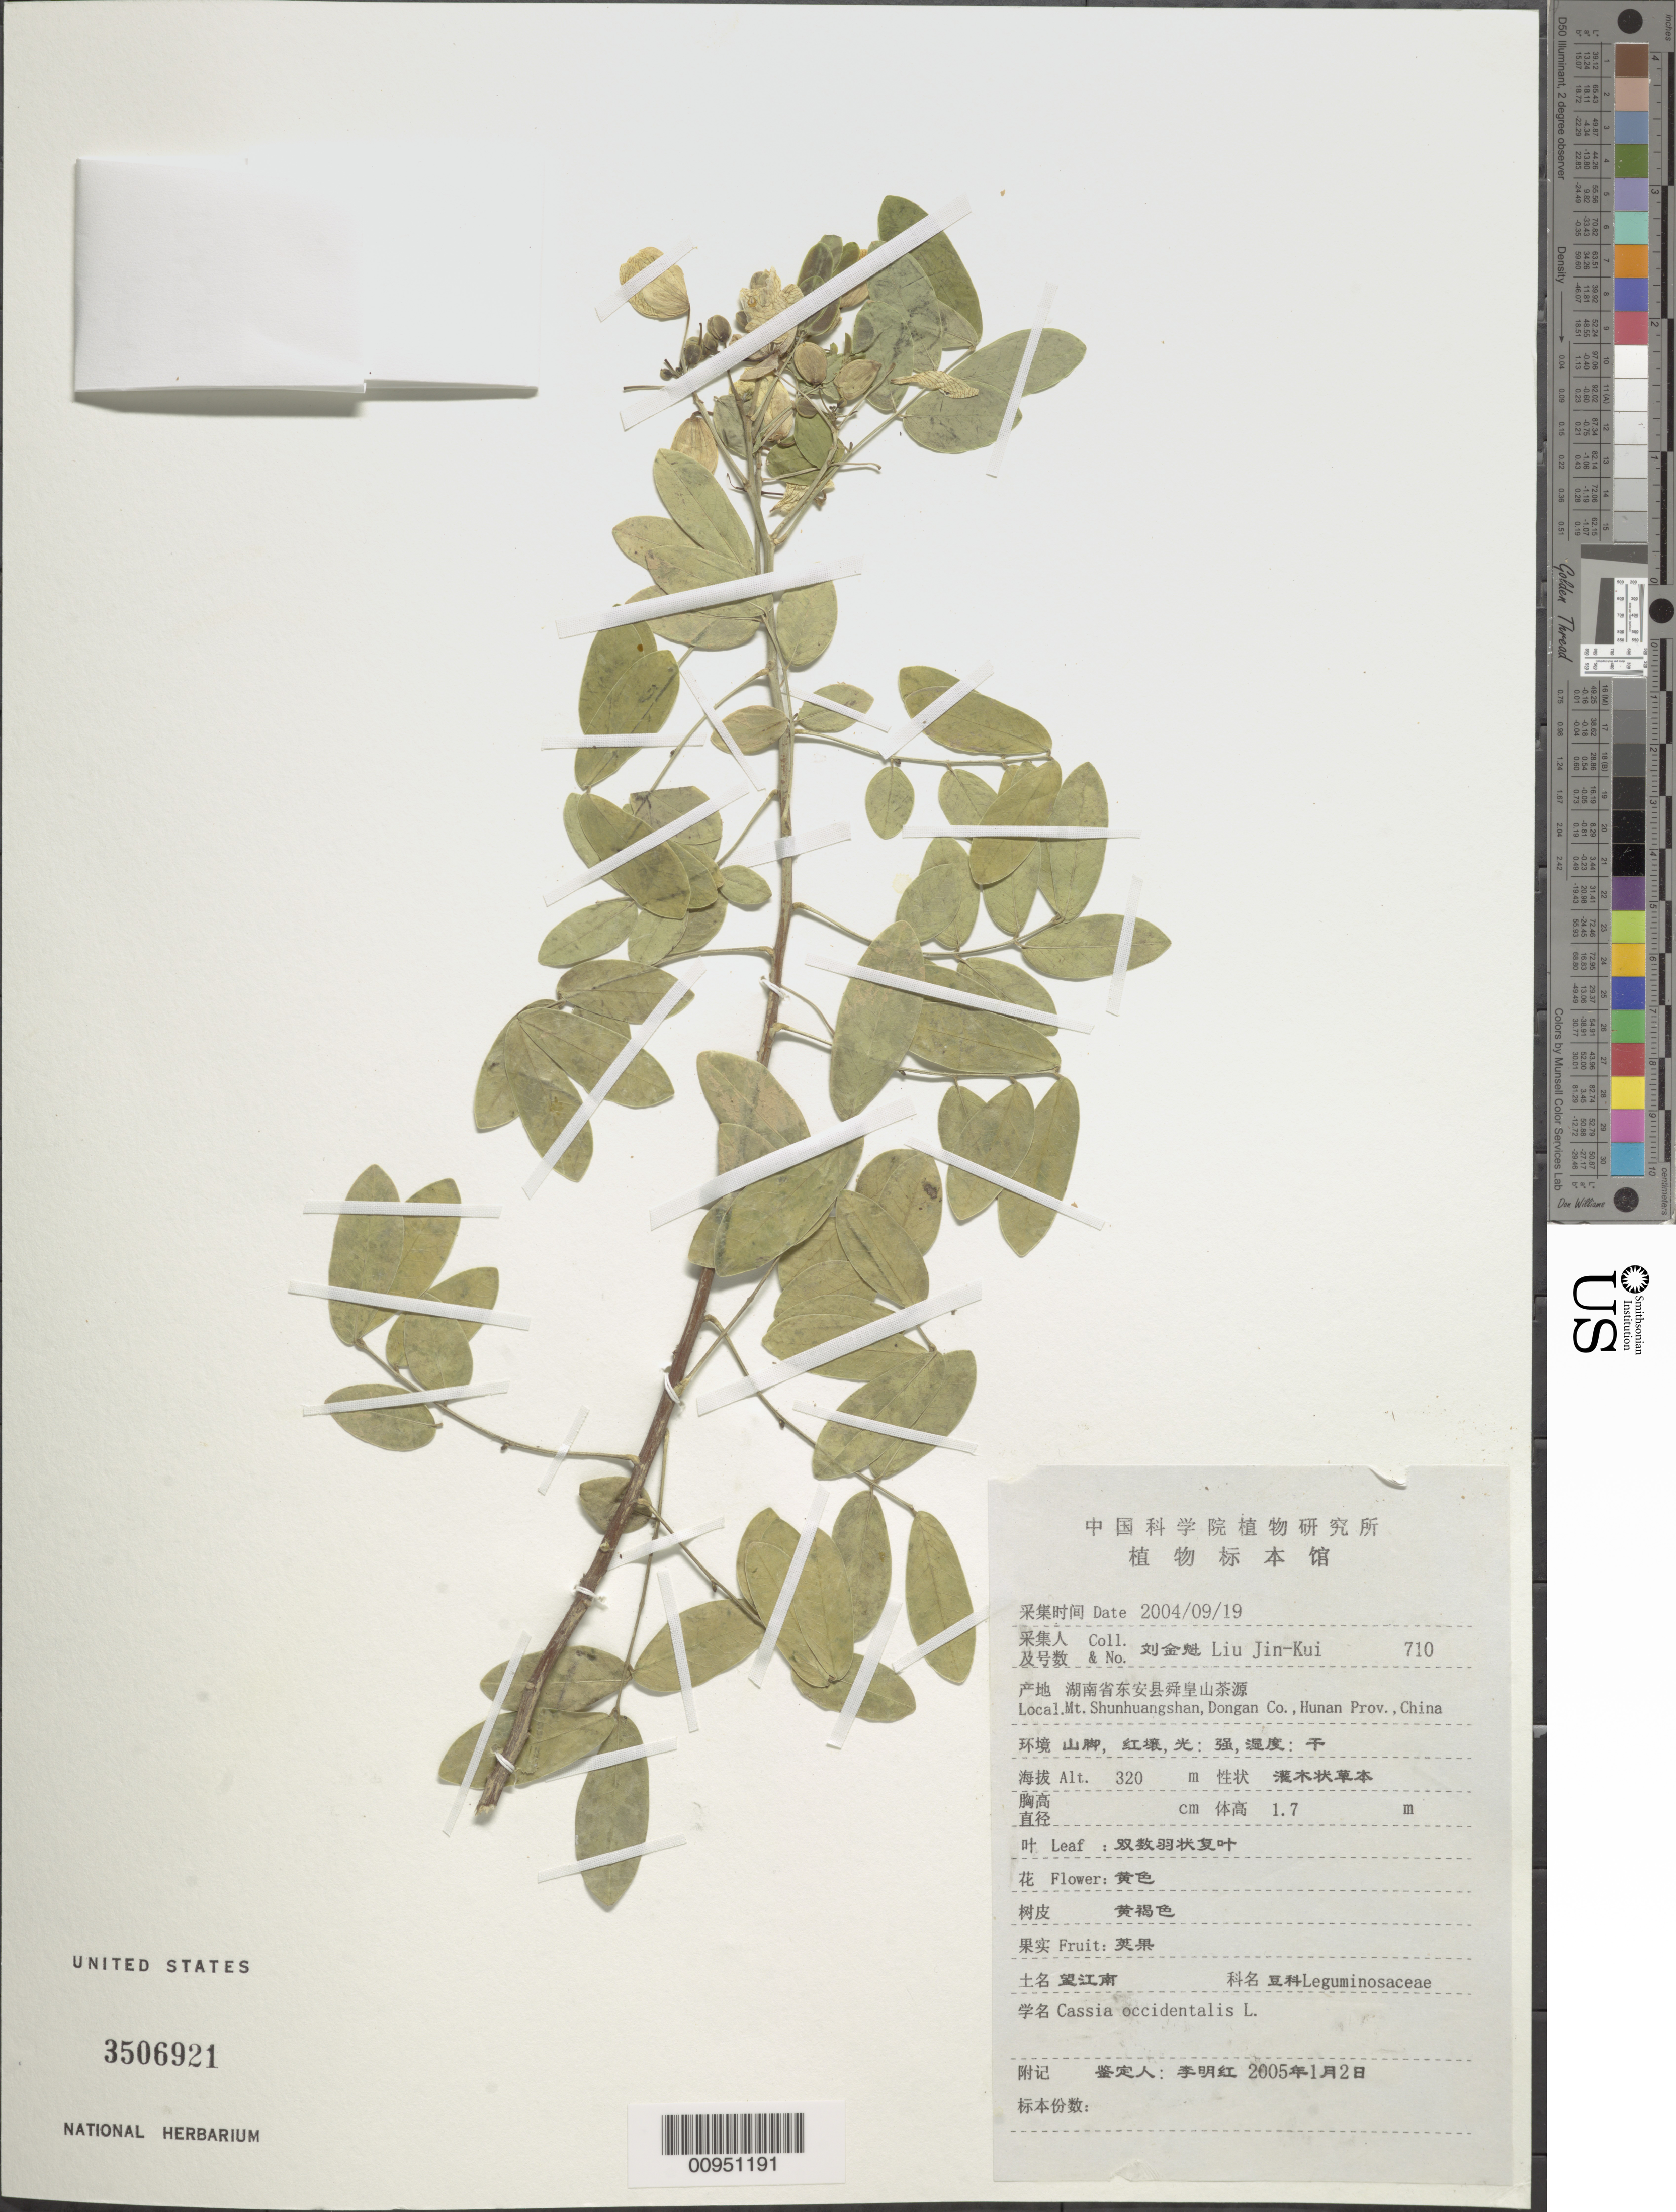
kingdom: Plantae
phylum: Tracheophyta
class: Magnoliopsida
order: Fabales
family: Fabaceae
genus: Senna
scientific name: Senna occidentalis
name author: (L.) Link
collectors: L. Jin-Kui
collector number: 710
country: China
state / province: Hunan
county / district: Dongan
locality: Mt. Shunhuangshan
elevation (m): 320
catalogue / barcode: US 3506921